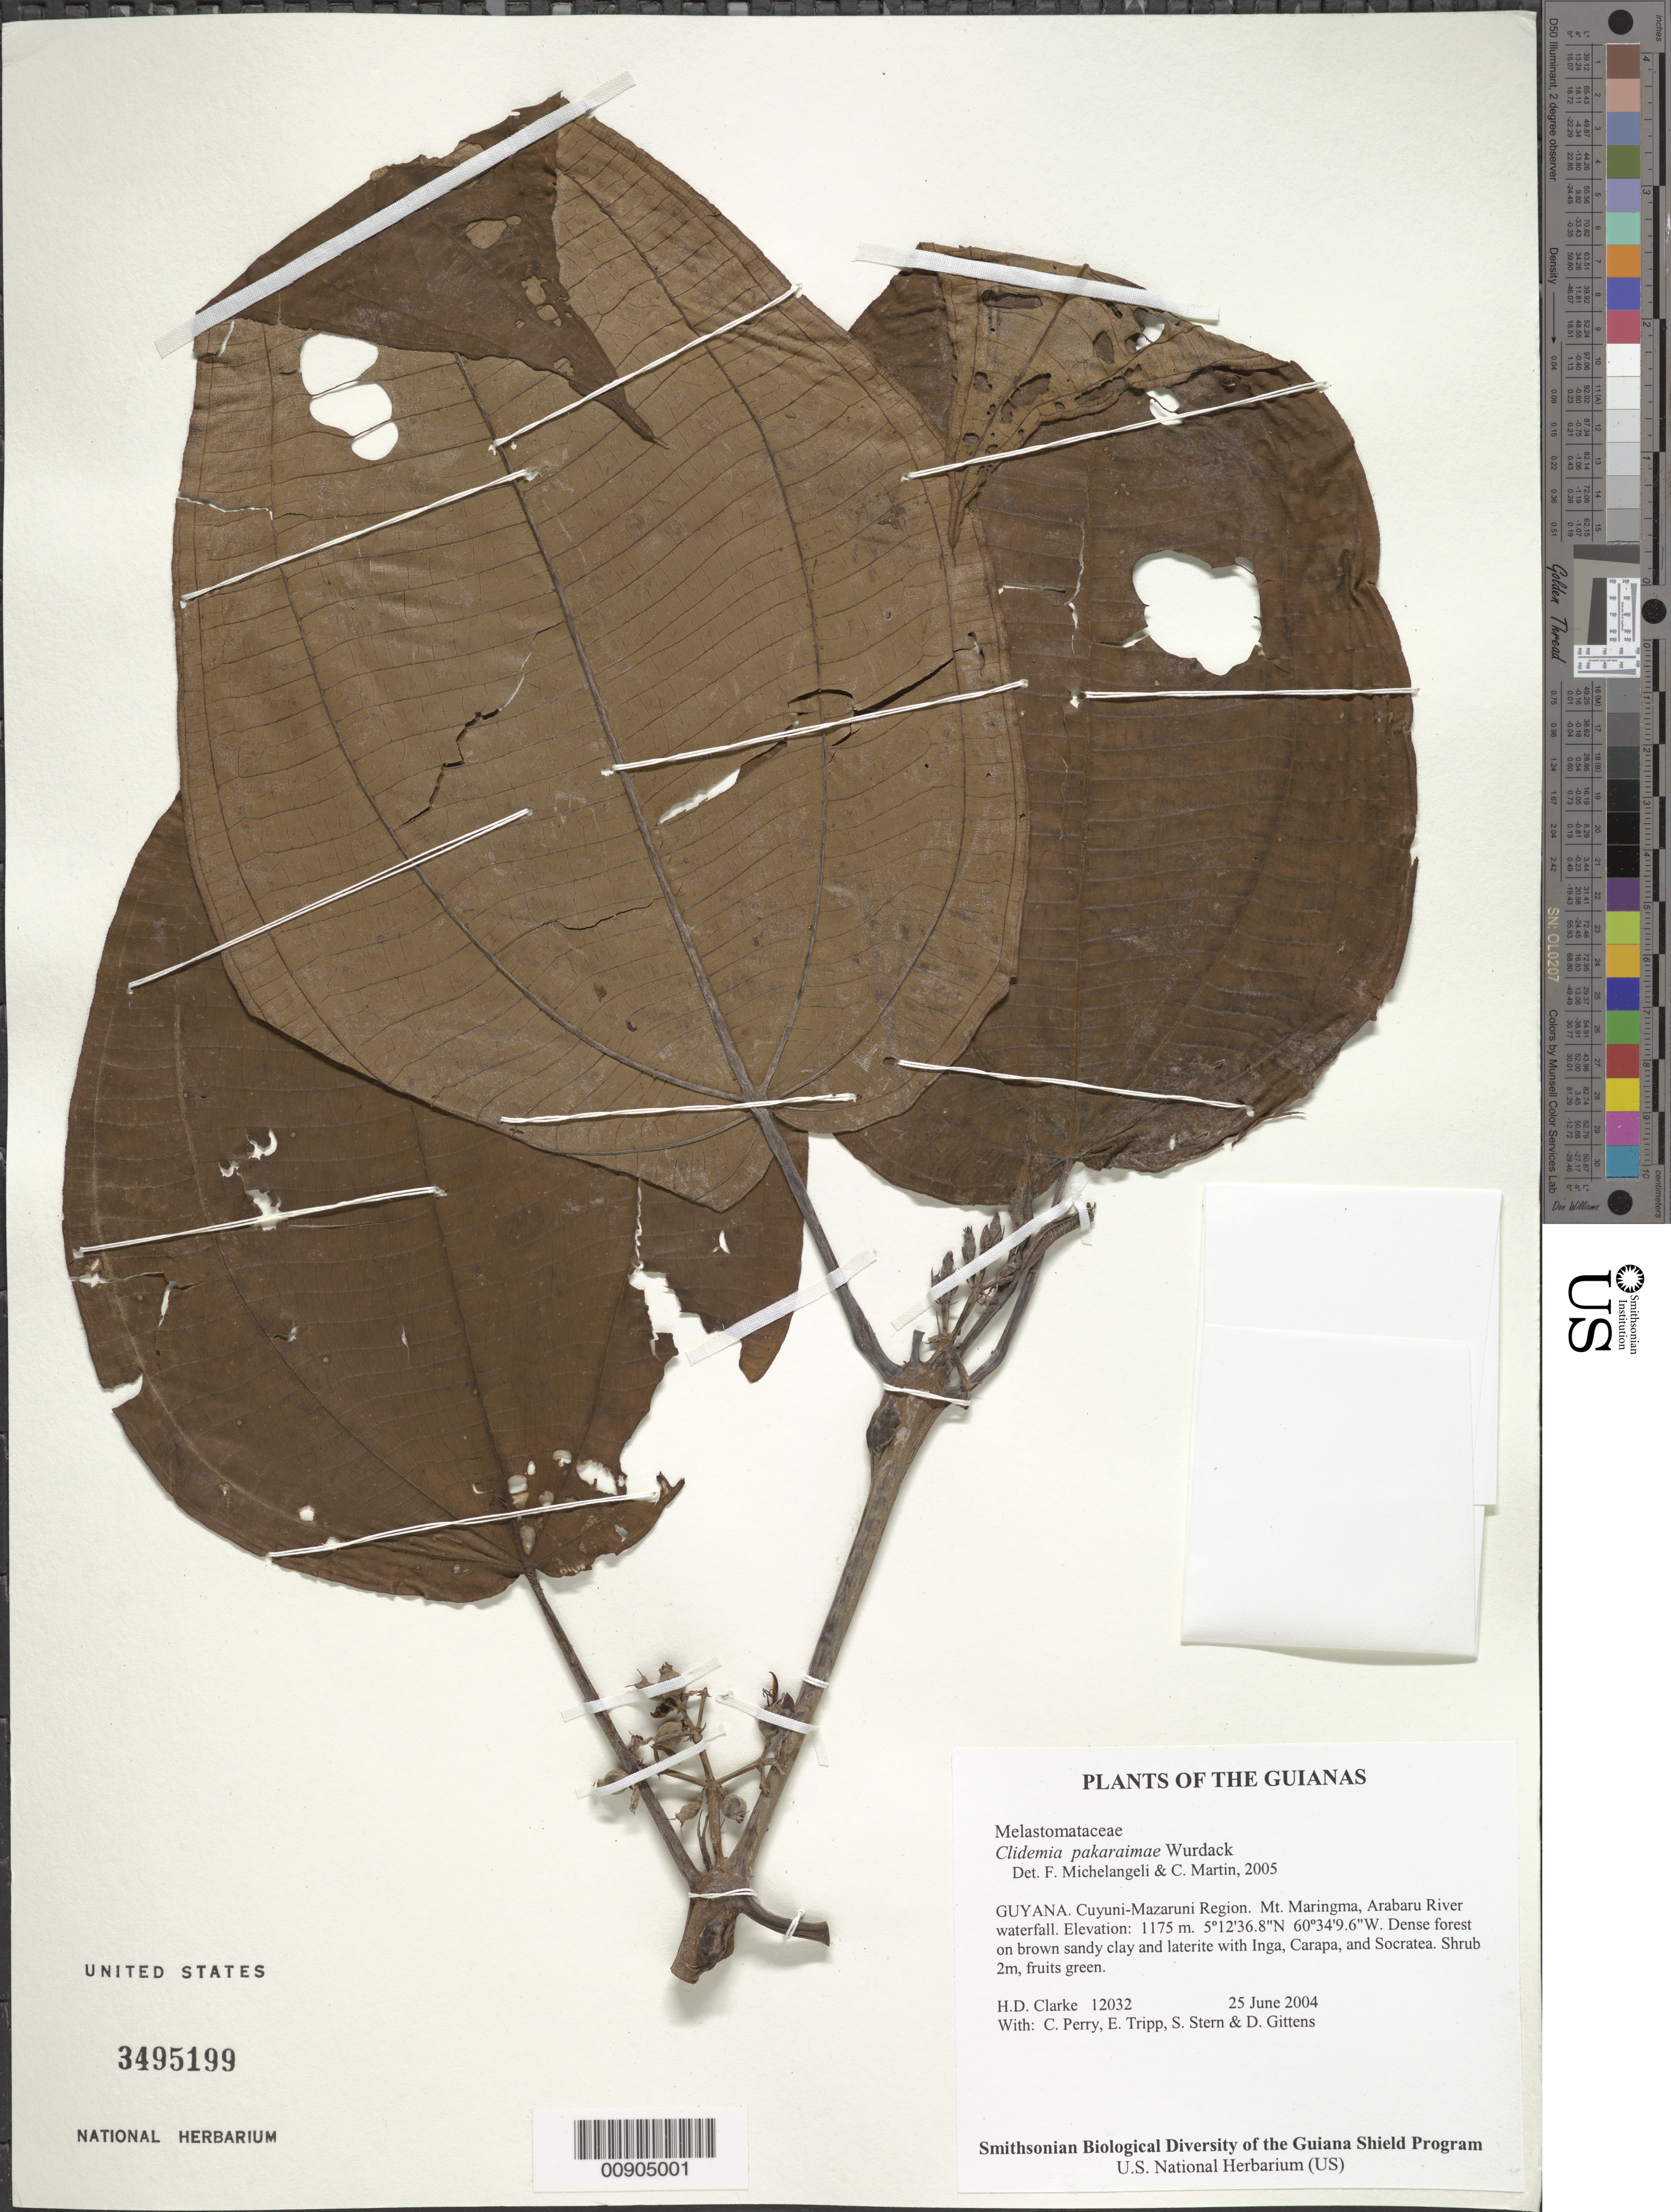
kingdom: Plantae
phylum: Tracheophyta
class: Magnoliopsida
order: Myrtales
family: Melastomataceae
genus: Clidemia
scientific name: Clidemia pakaraimae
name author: Wurdack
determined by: Michelangeli, F. A.; Martin, C.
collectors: H. D. Clarke, C. Perry, E. Tripp, S. R. Stern & D. Gittens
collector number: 12032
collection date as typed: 25 June 2004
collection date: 2004-06-25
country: Guyana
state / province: Cuyuni-Mazaruni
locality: Mt. Maringma, Arabaru River waterfall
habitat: Dense forest on brown sandy clay and laterite with Inga, Carapa, and Socratea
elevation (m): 1175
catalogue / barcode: US 3495199